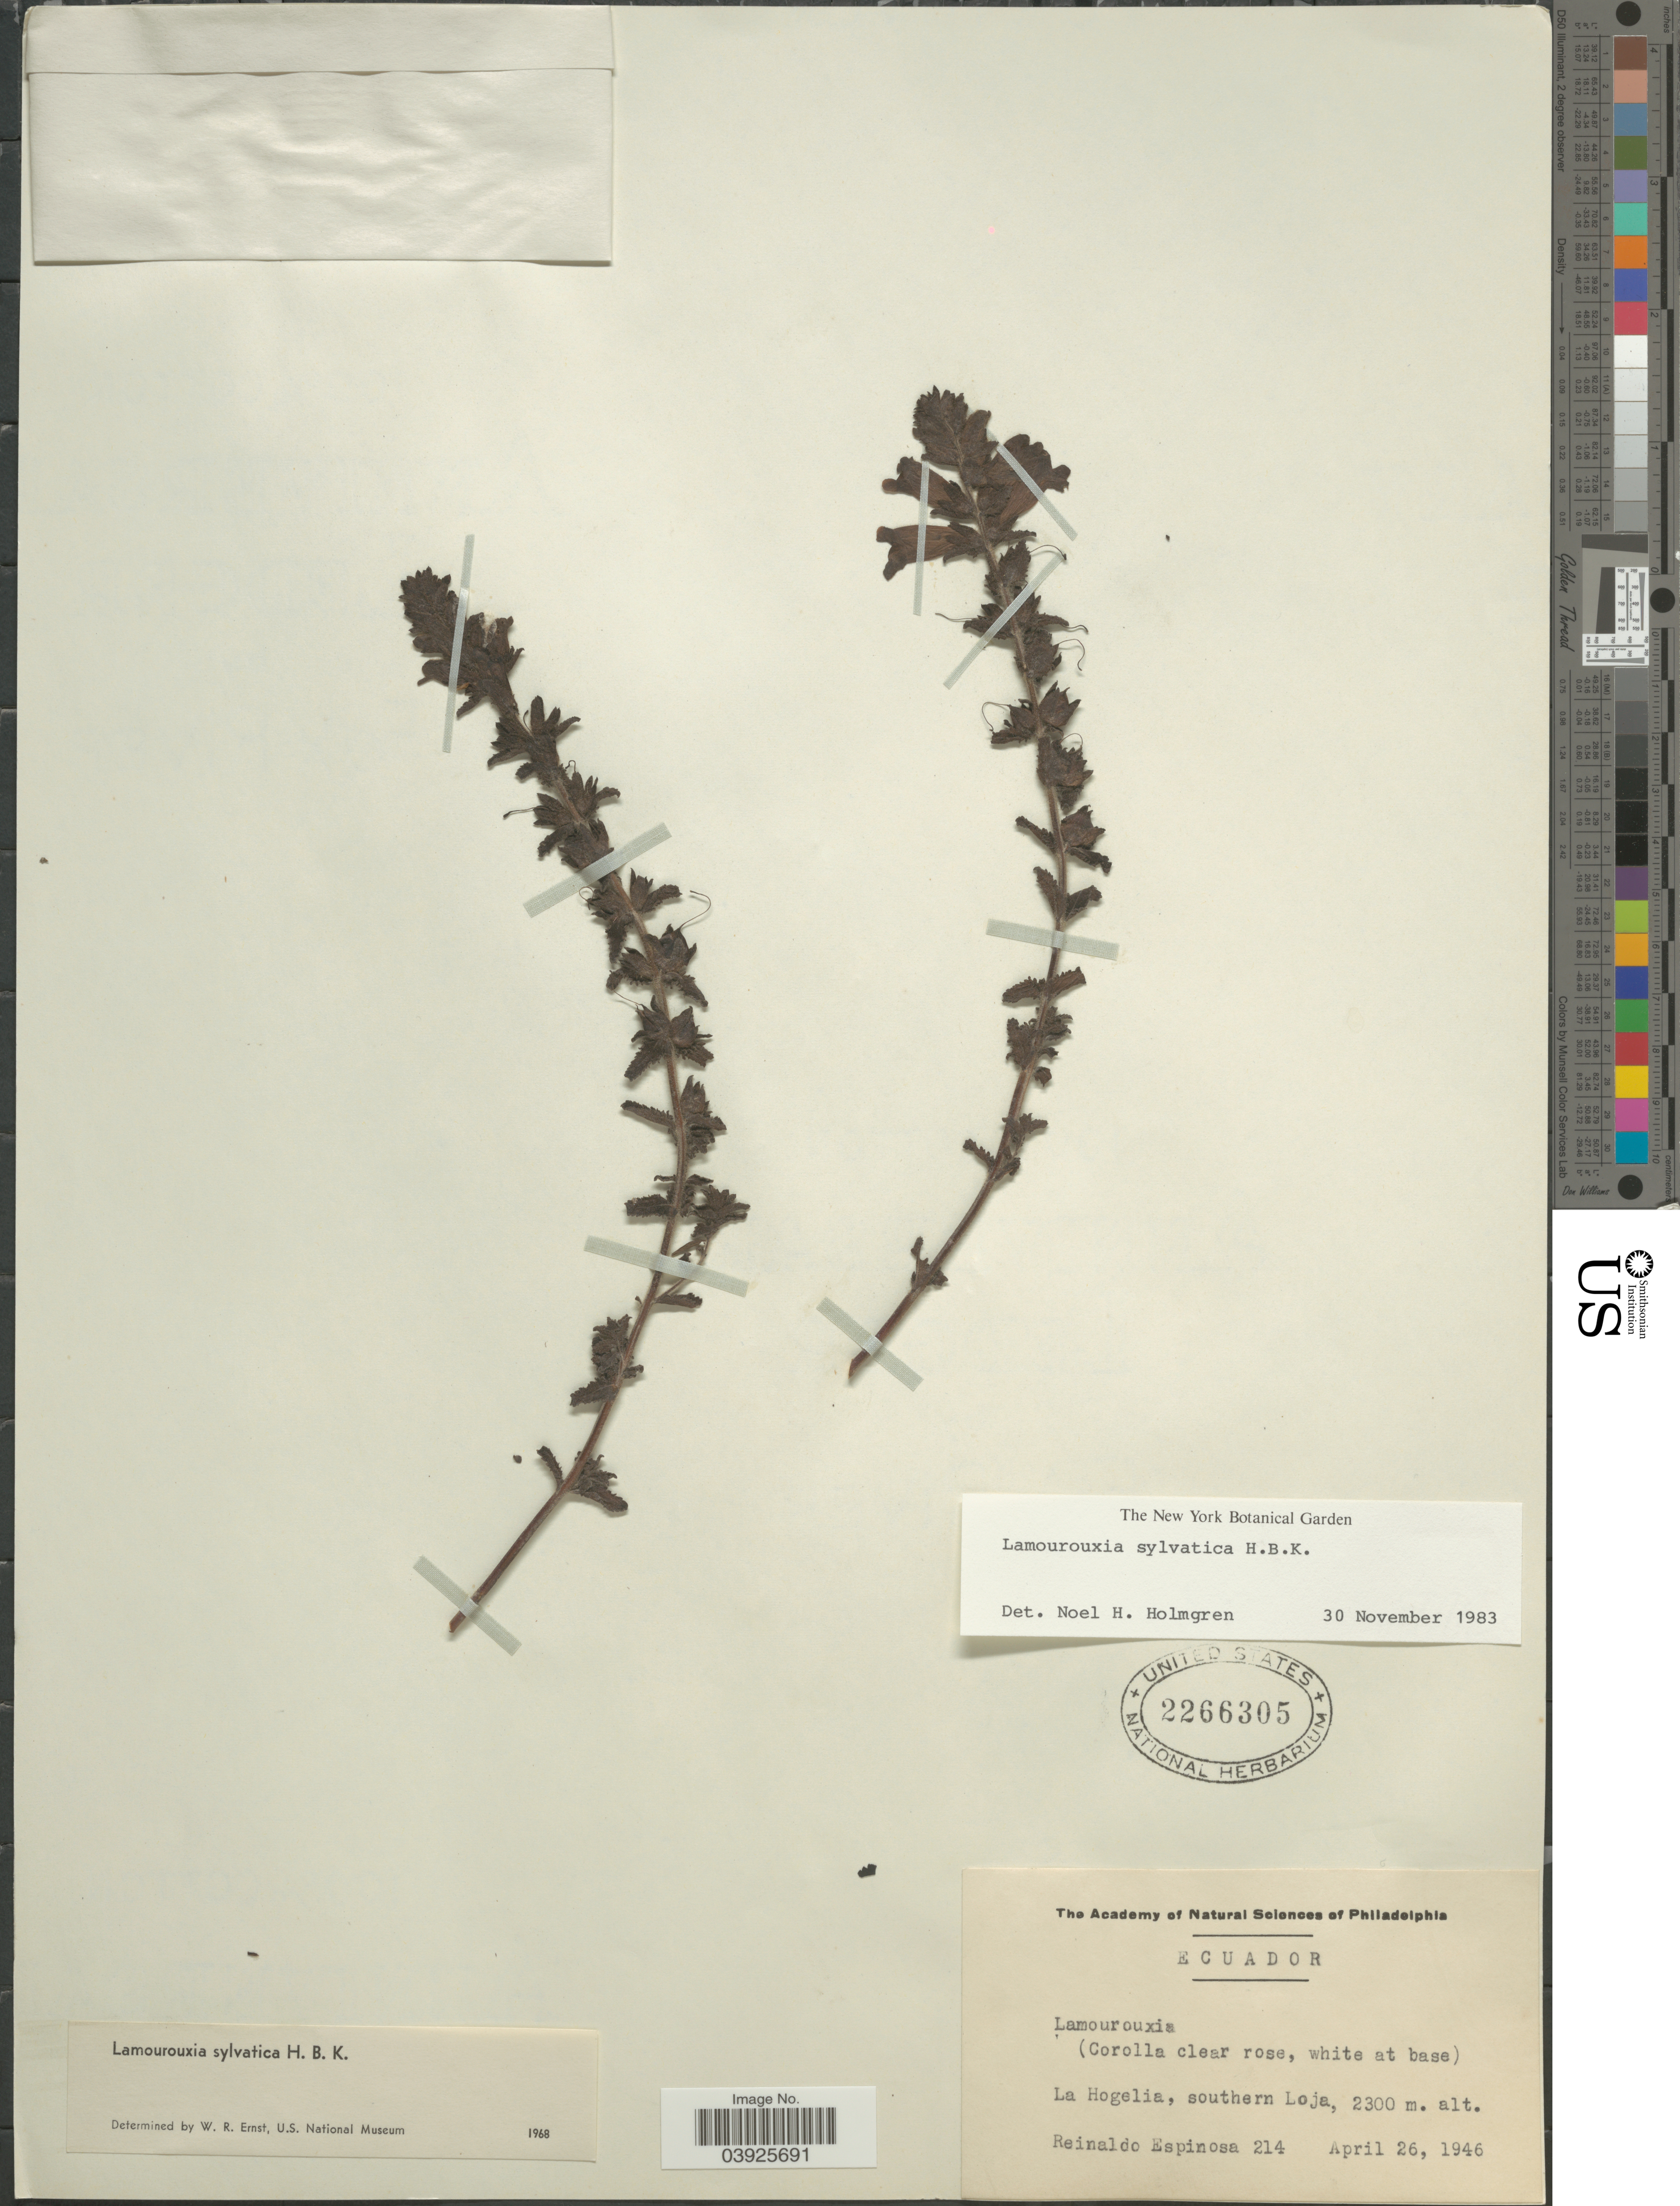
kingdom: Plantae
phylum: Tracheophyta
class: Magnoliopsida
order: Lamiales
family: Orobanchaceae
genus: Lamourouxia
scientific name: Lamourouxia sylvatica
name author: Kunth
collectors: R. Espinosa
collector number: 214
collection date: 1946-04-26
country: Ecuador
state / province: Loja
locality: La Hogelia, southern Loja.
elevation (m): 2300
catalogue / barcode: US 2266305